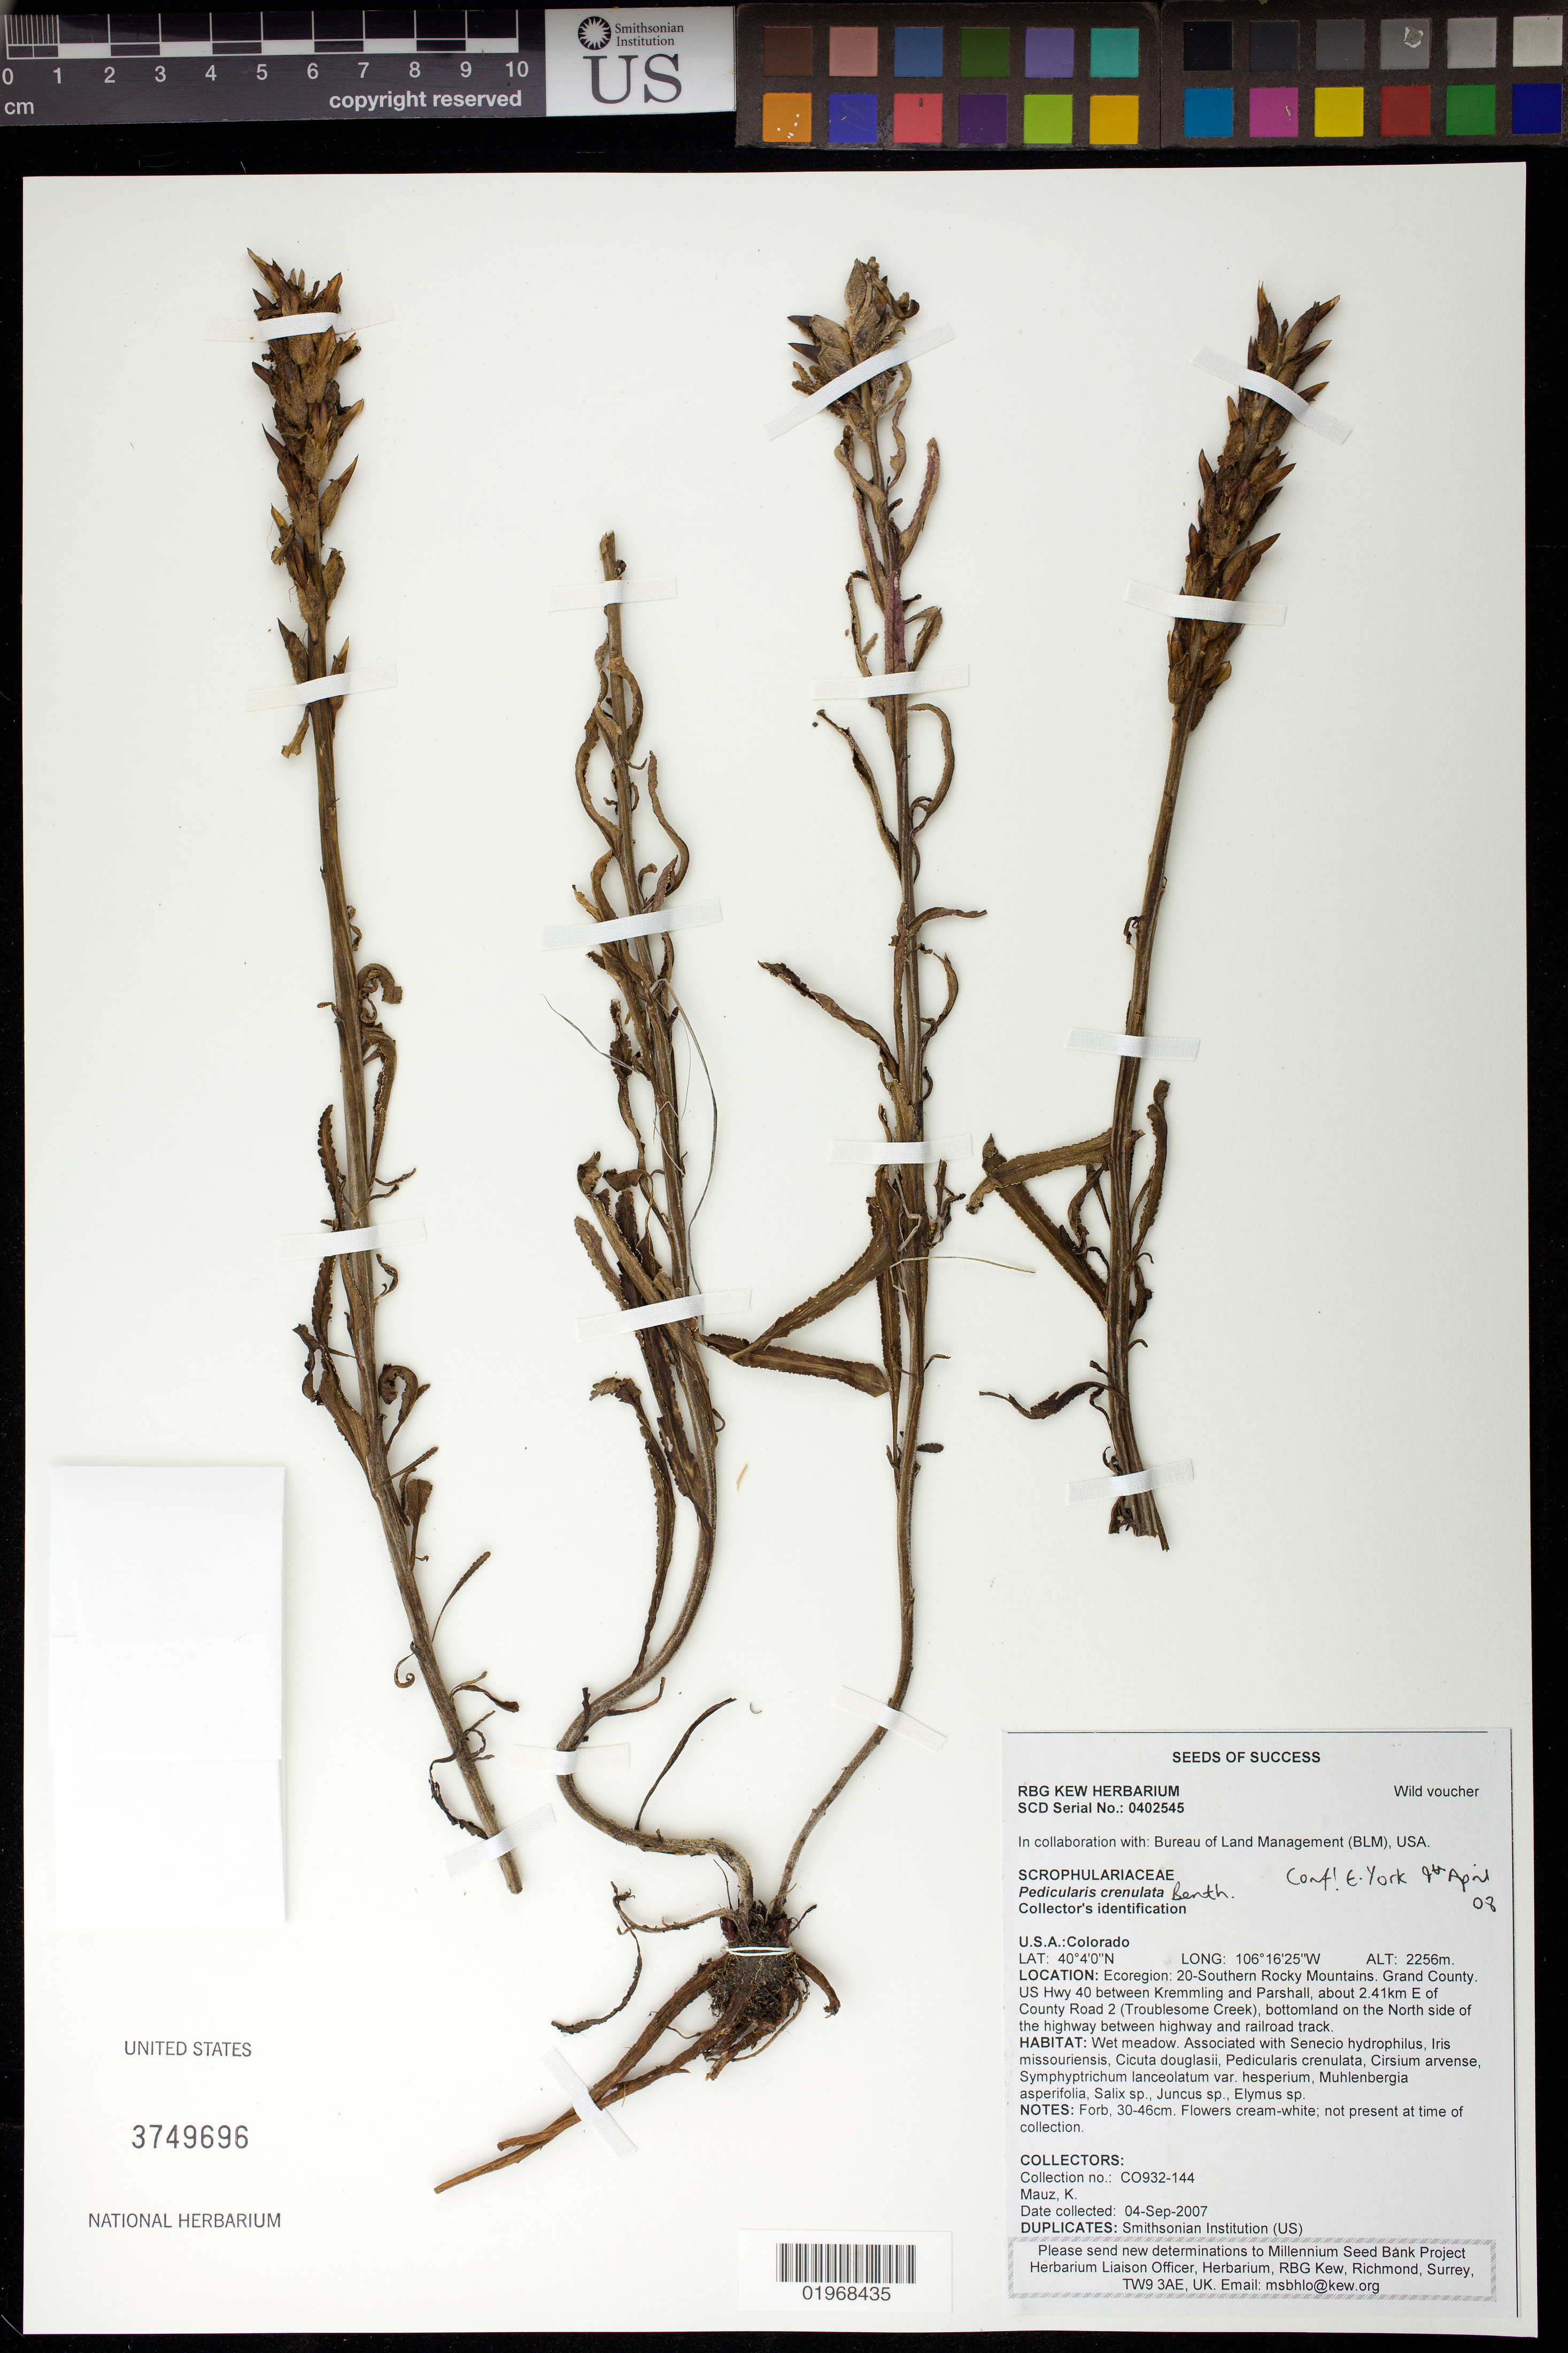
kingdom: Plantae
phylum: Tracheophyta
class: Magnoliopsida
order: Lamiales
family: Orobanchaceae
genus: Pedicularis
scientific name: Pedicularis crenulata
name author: Benth.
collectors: K. Mauz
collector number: CO932-144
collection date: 2007-09-04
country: United States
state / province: Colorado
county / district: Grand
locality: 2.41 km E of County Road 2 (Troublesome Creek)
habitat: Wet meadow. With Salix sp., Juncus sp., Elymus sp., ect.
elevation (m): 2256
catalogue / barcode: US 3749696